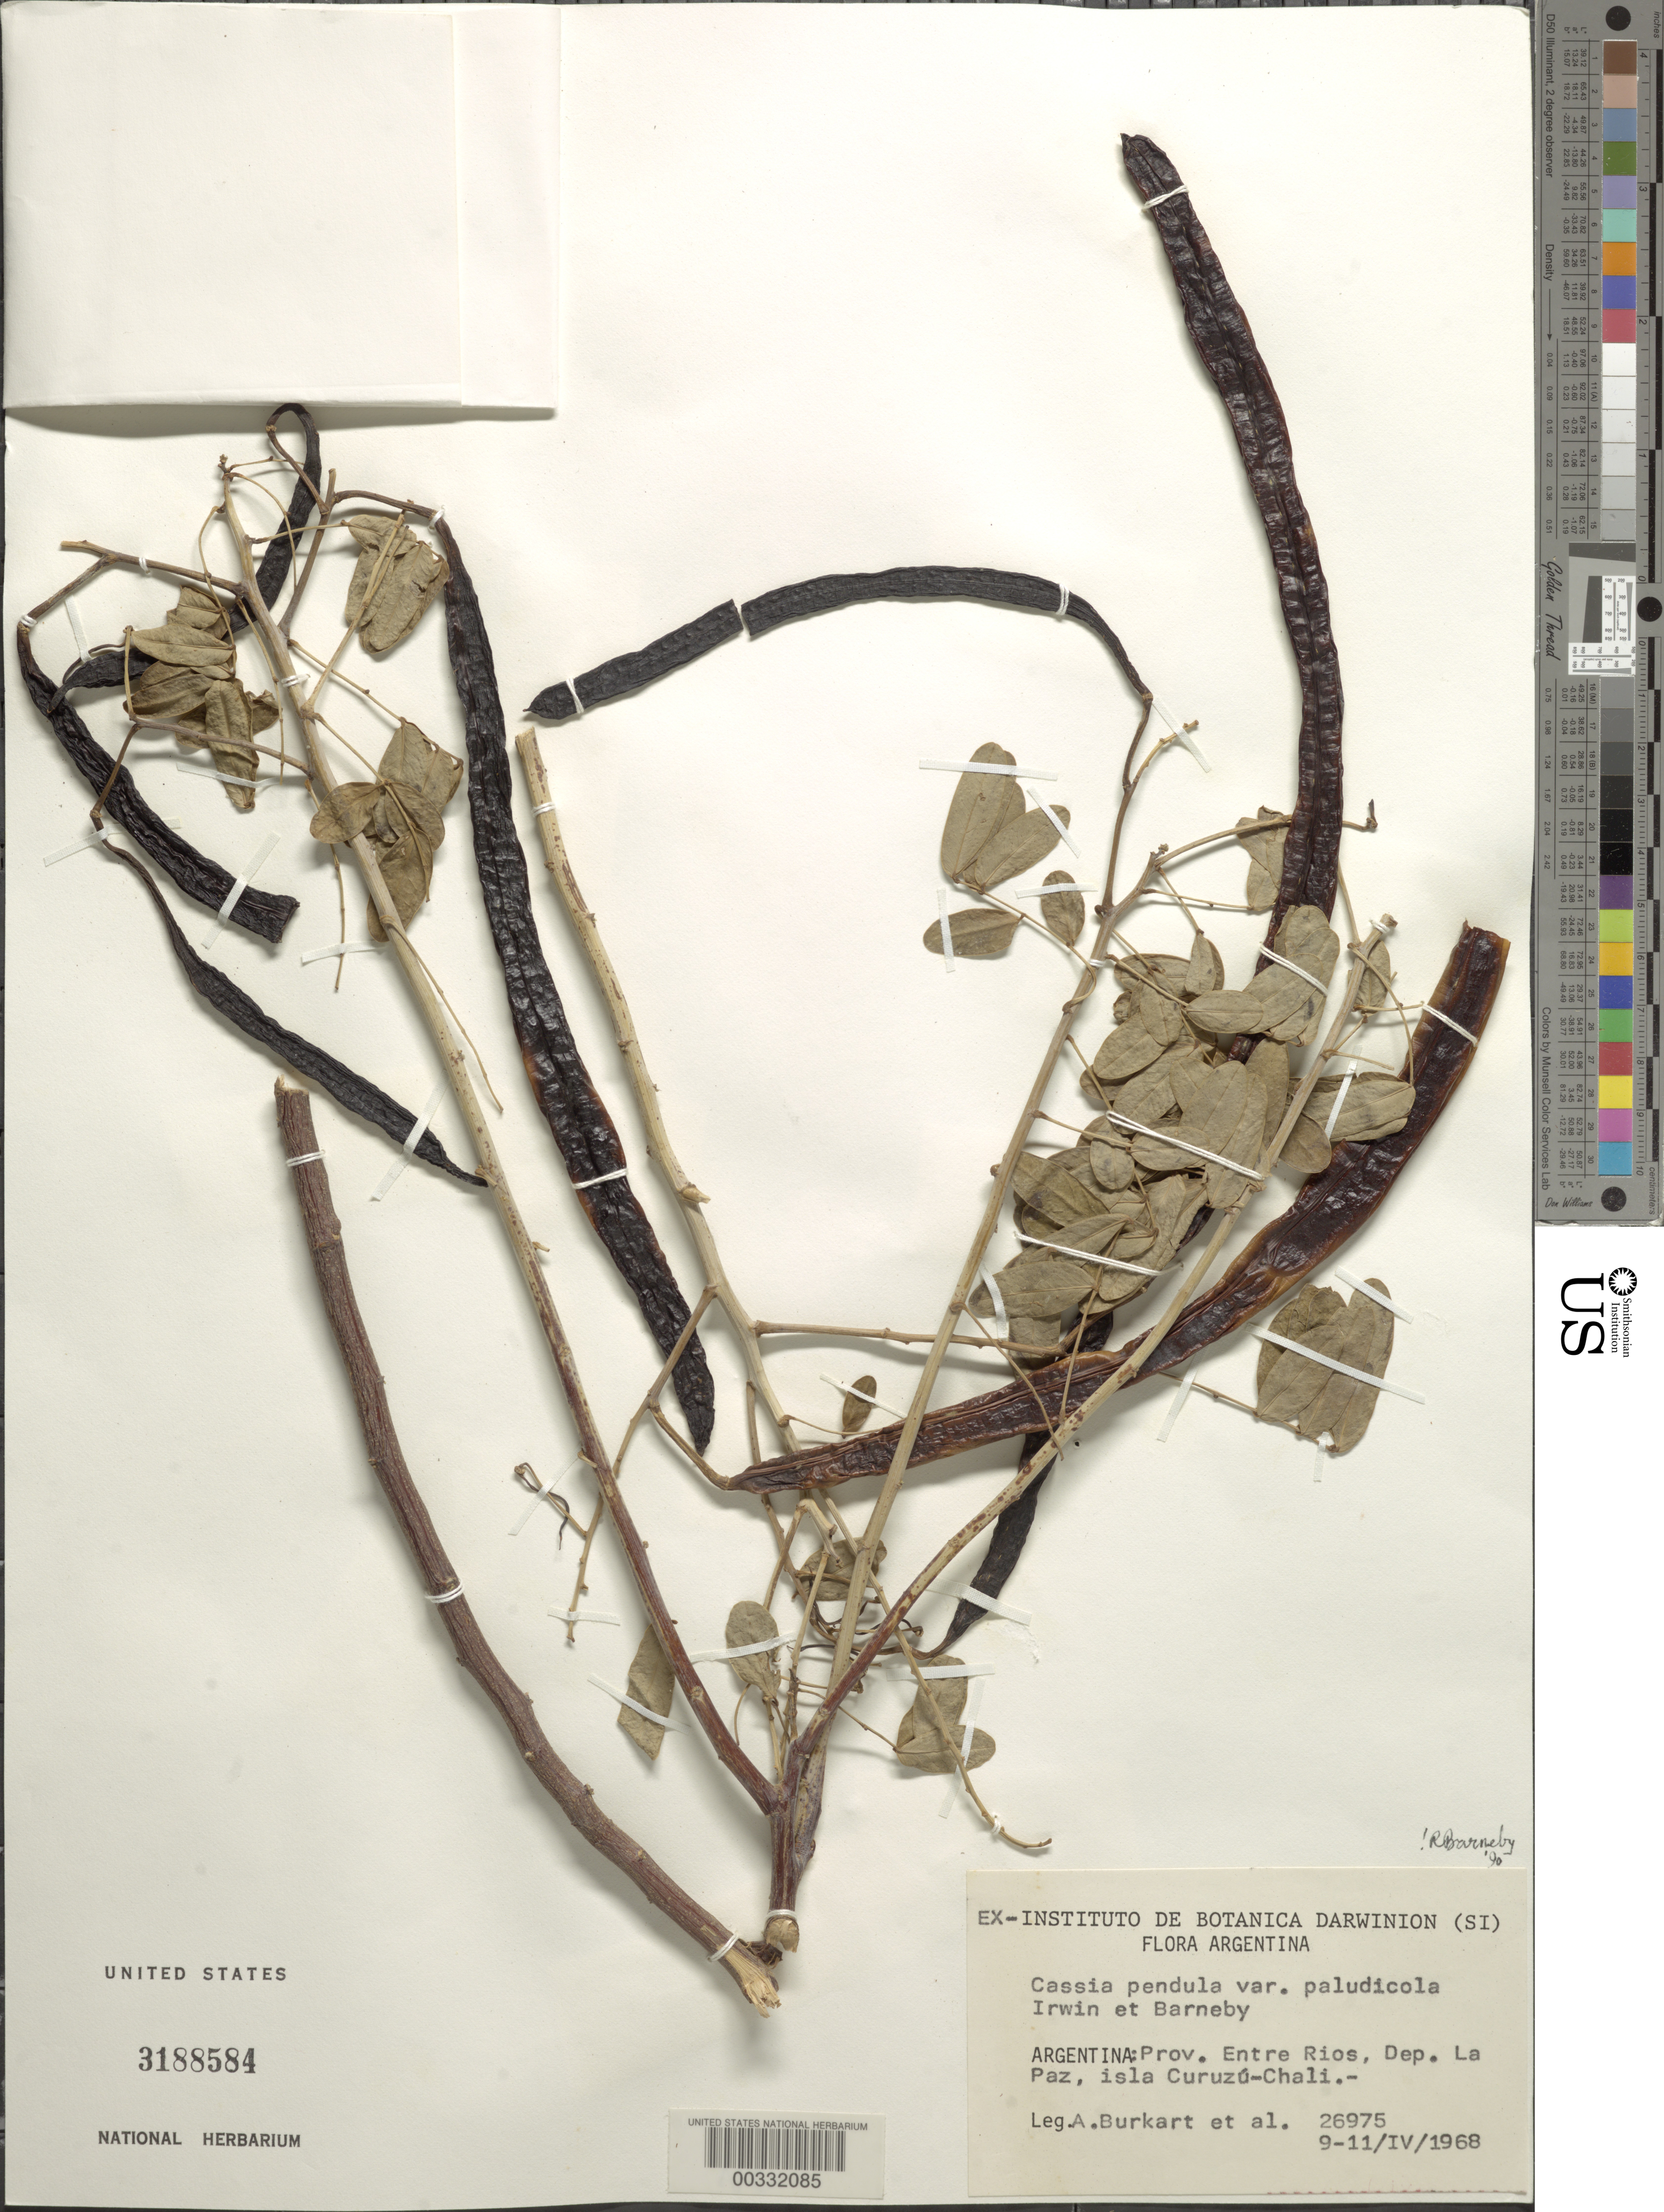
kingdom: Plantae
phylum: Tracheophyta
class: Magnoliopsida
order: Fabales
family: Fabaceae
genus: Senna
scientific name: Senna pendula var. paludicola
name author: H.S. Irwin & Barneby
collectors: A. E. Burkart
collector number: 26975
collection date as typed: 09 Apr 1968 to 11 Apr 1968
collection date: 1968-04-09/1968-04-11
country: Argentina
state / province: Entre Ríos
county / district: La Paz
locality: Curuzu-Chali I.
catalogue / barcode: US 3188584